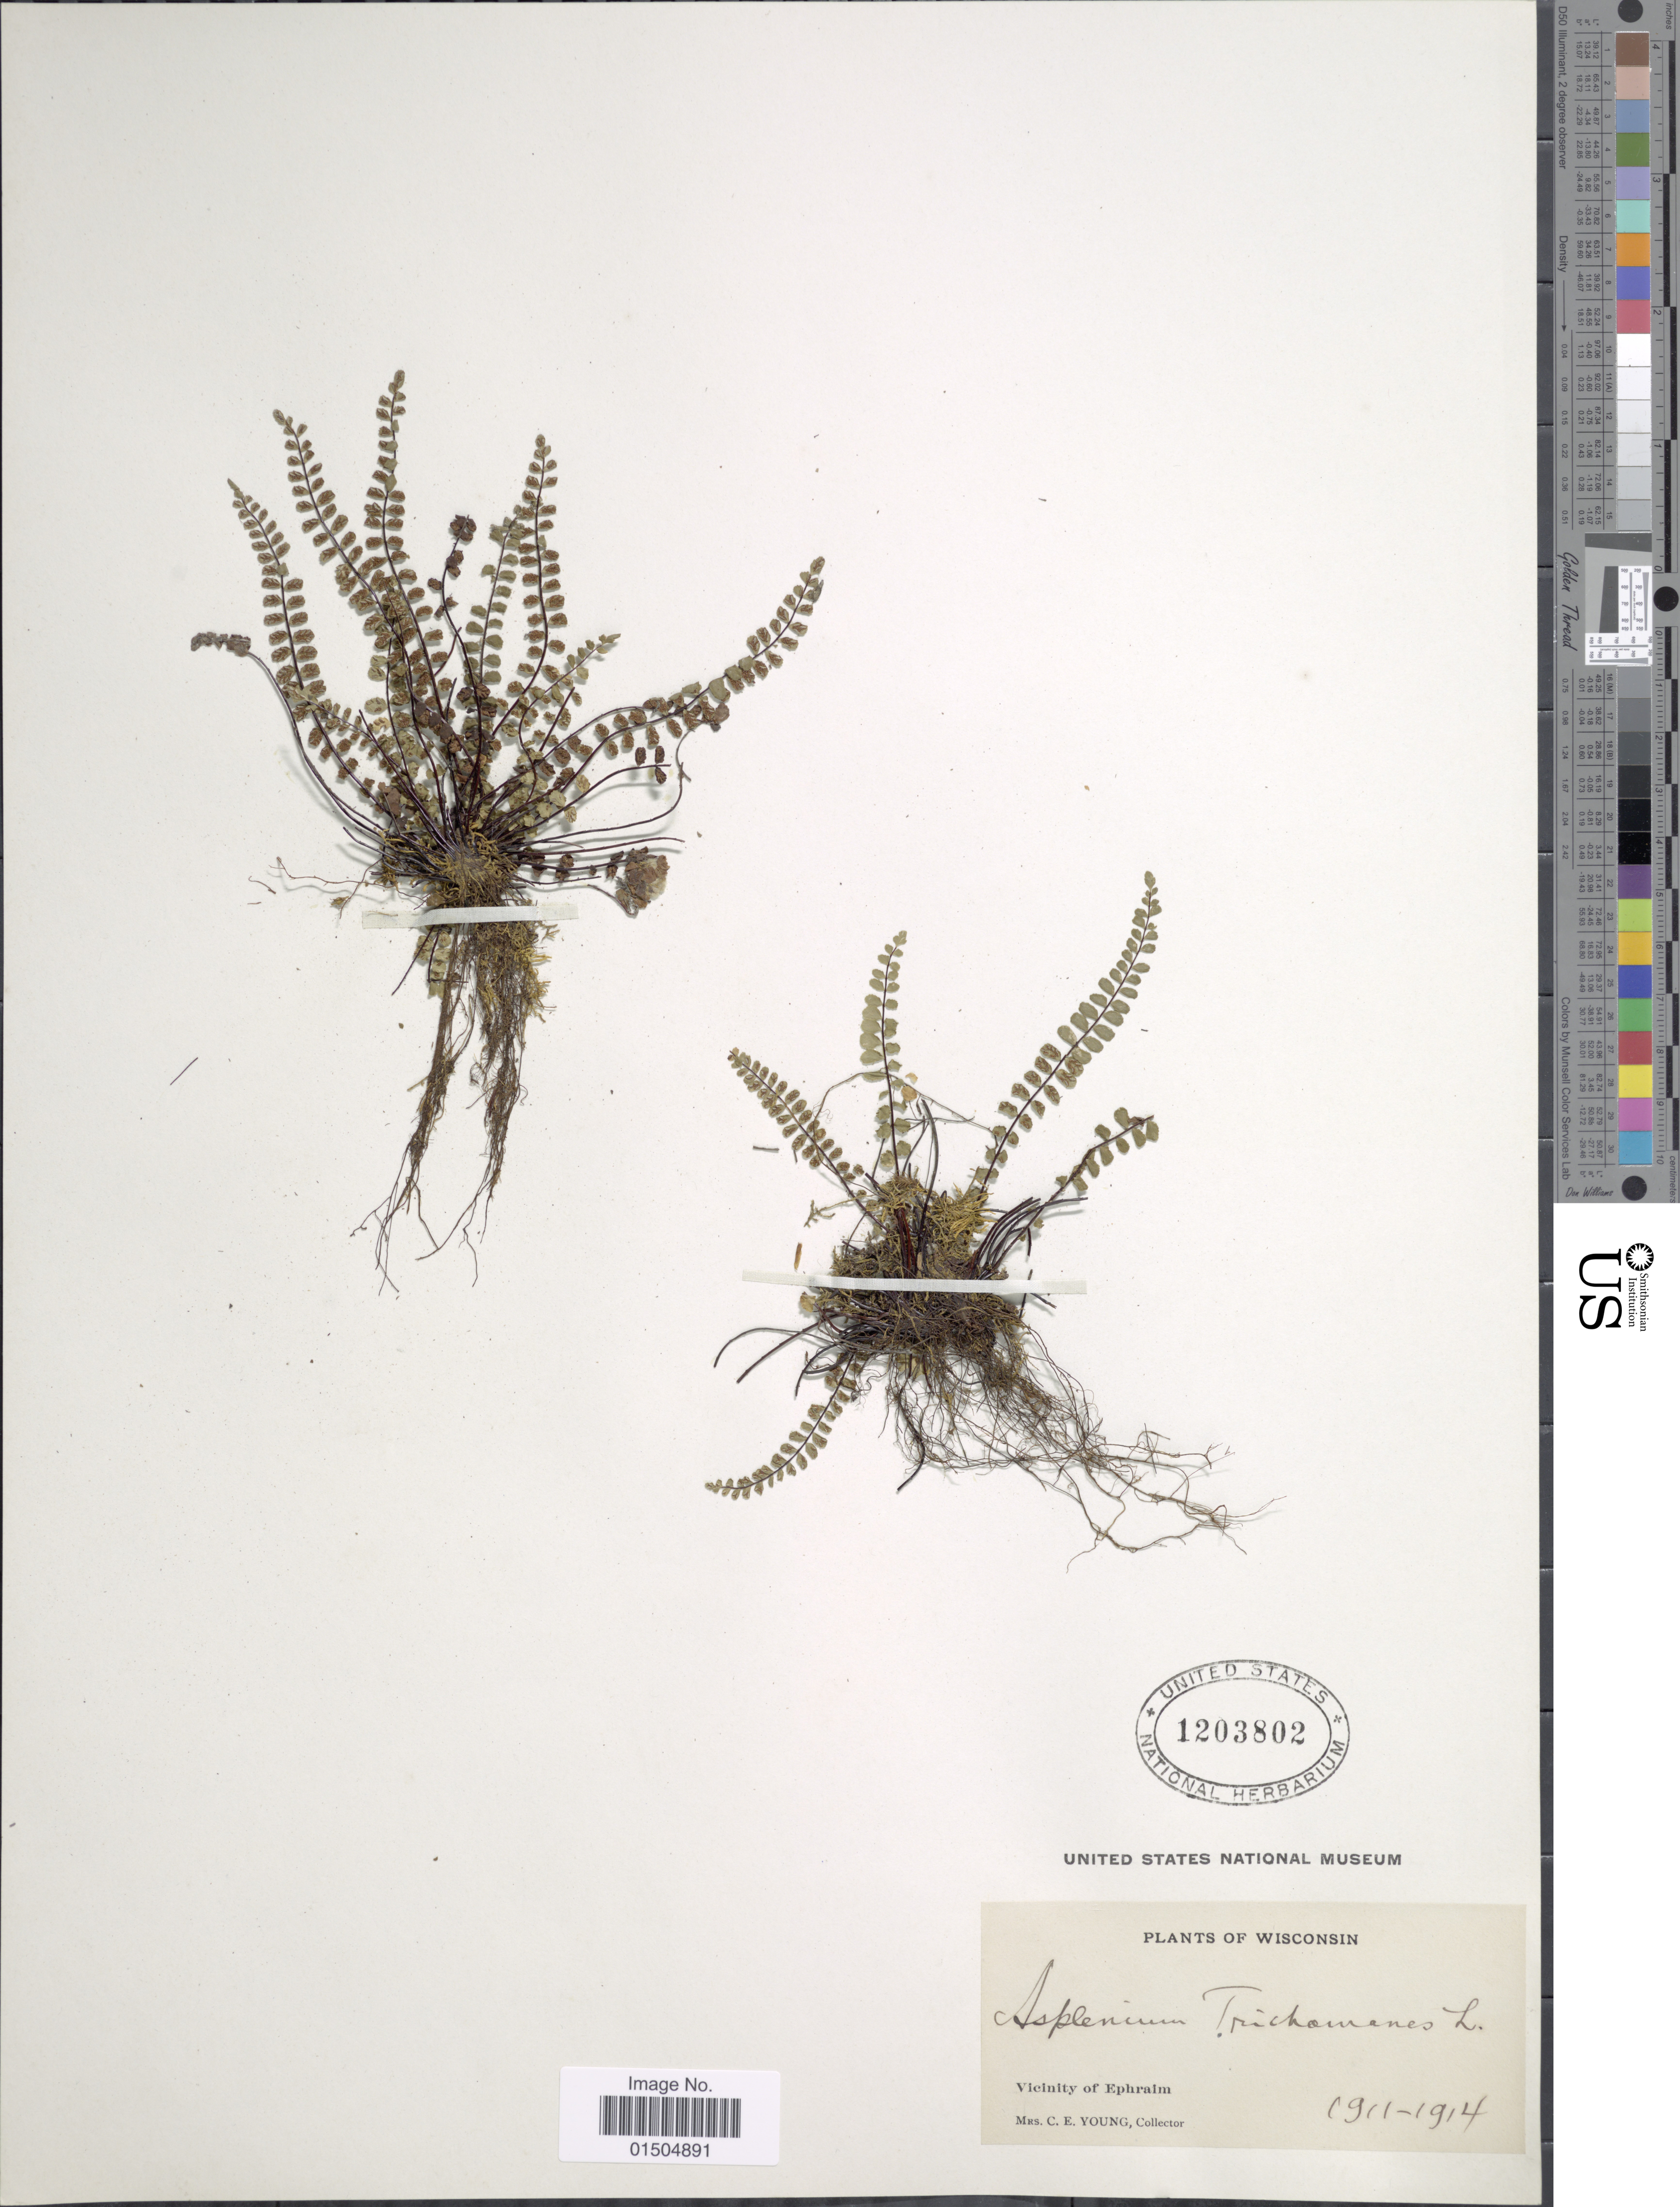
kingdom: Plantae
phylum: Tracheophyta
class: Polypodiopsida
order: Polypodiales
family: Aspleniaceae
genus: Asplenium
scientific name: Asplenium trichomanes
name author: L.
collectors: C. Young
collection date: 1911/1914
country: United States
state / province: Wisconsin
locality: Vicinity of Ephraim.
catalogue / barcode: US 1203802